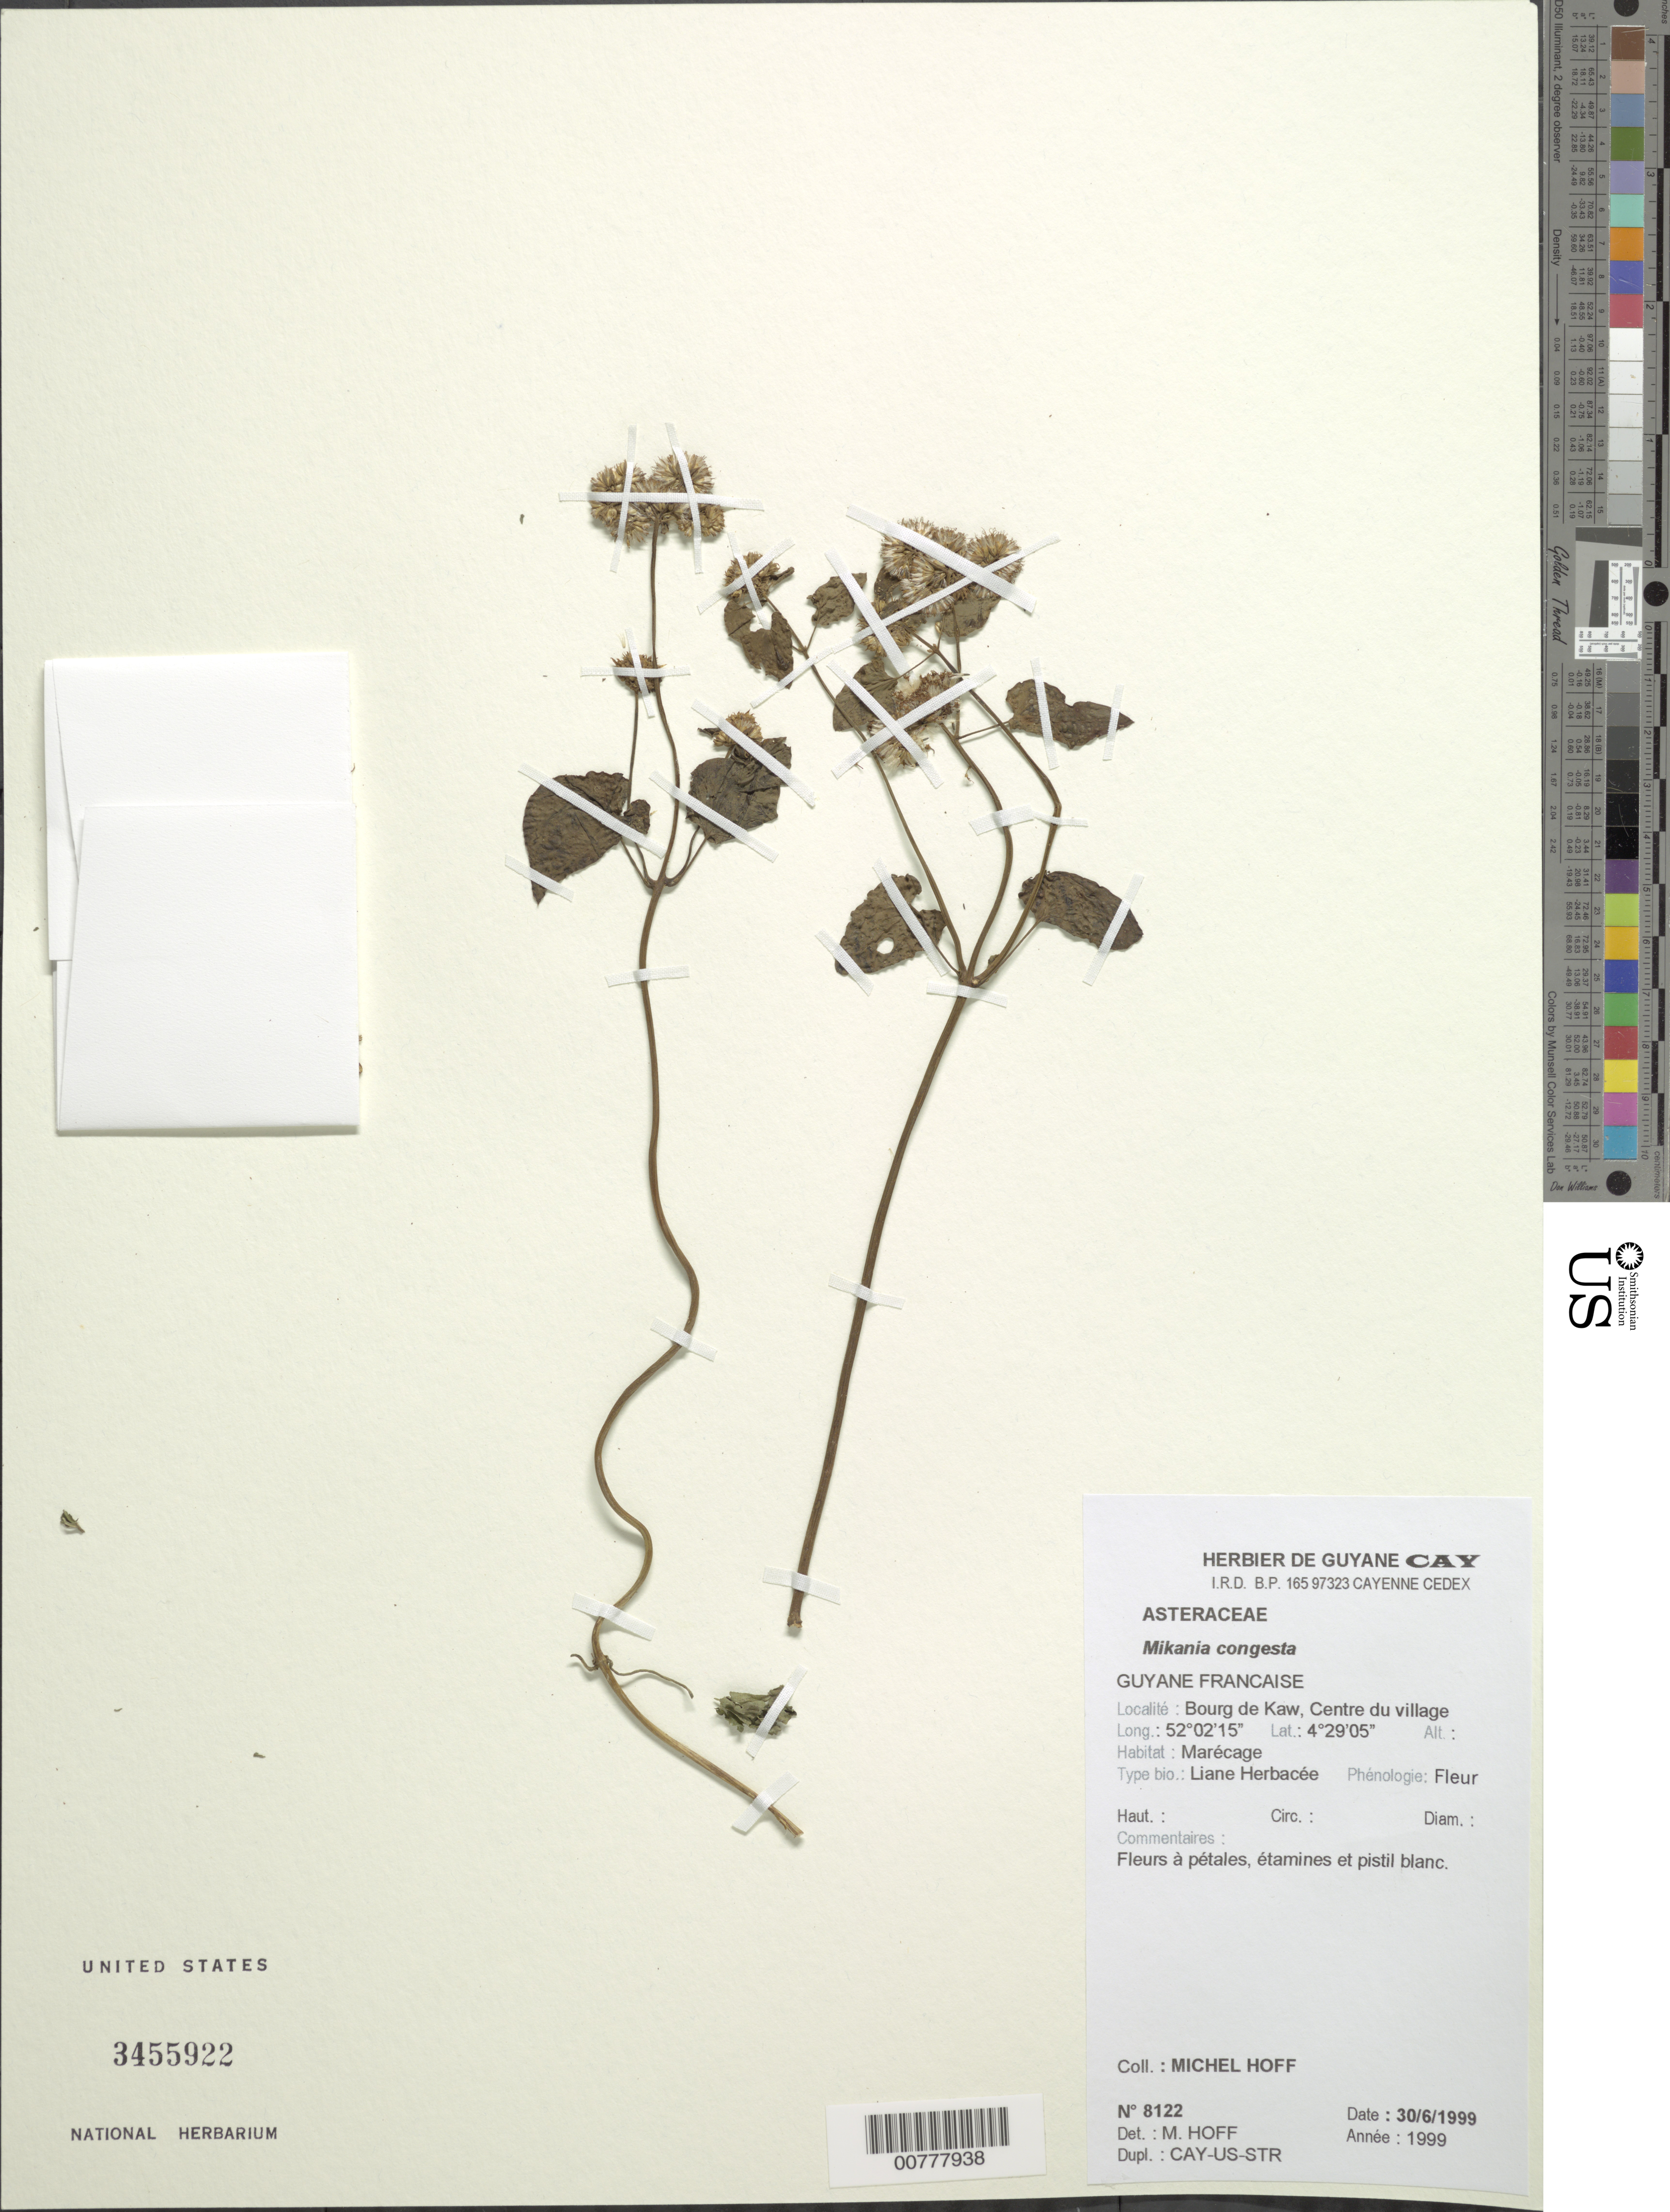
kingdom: Plantae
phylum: Tracheophyta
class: Magnoliopsida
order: Asterales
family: Asteraceae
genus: Mikania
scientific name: Mikania congesta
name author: DC.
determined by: Hoff, M.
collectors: M. Hoff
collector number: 8122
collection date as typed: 30-Jun-99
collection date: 1999-06-30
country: French Guiana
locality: Bourg de Kaw, centre du village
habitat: Marécage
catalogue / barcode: US 3455922